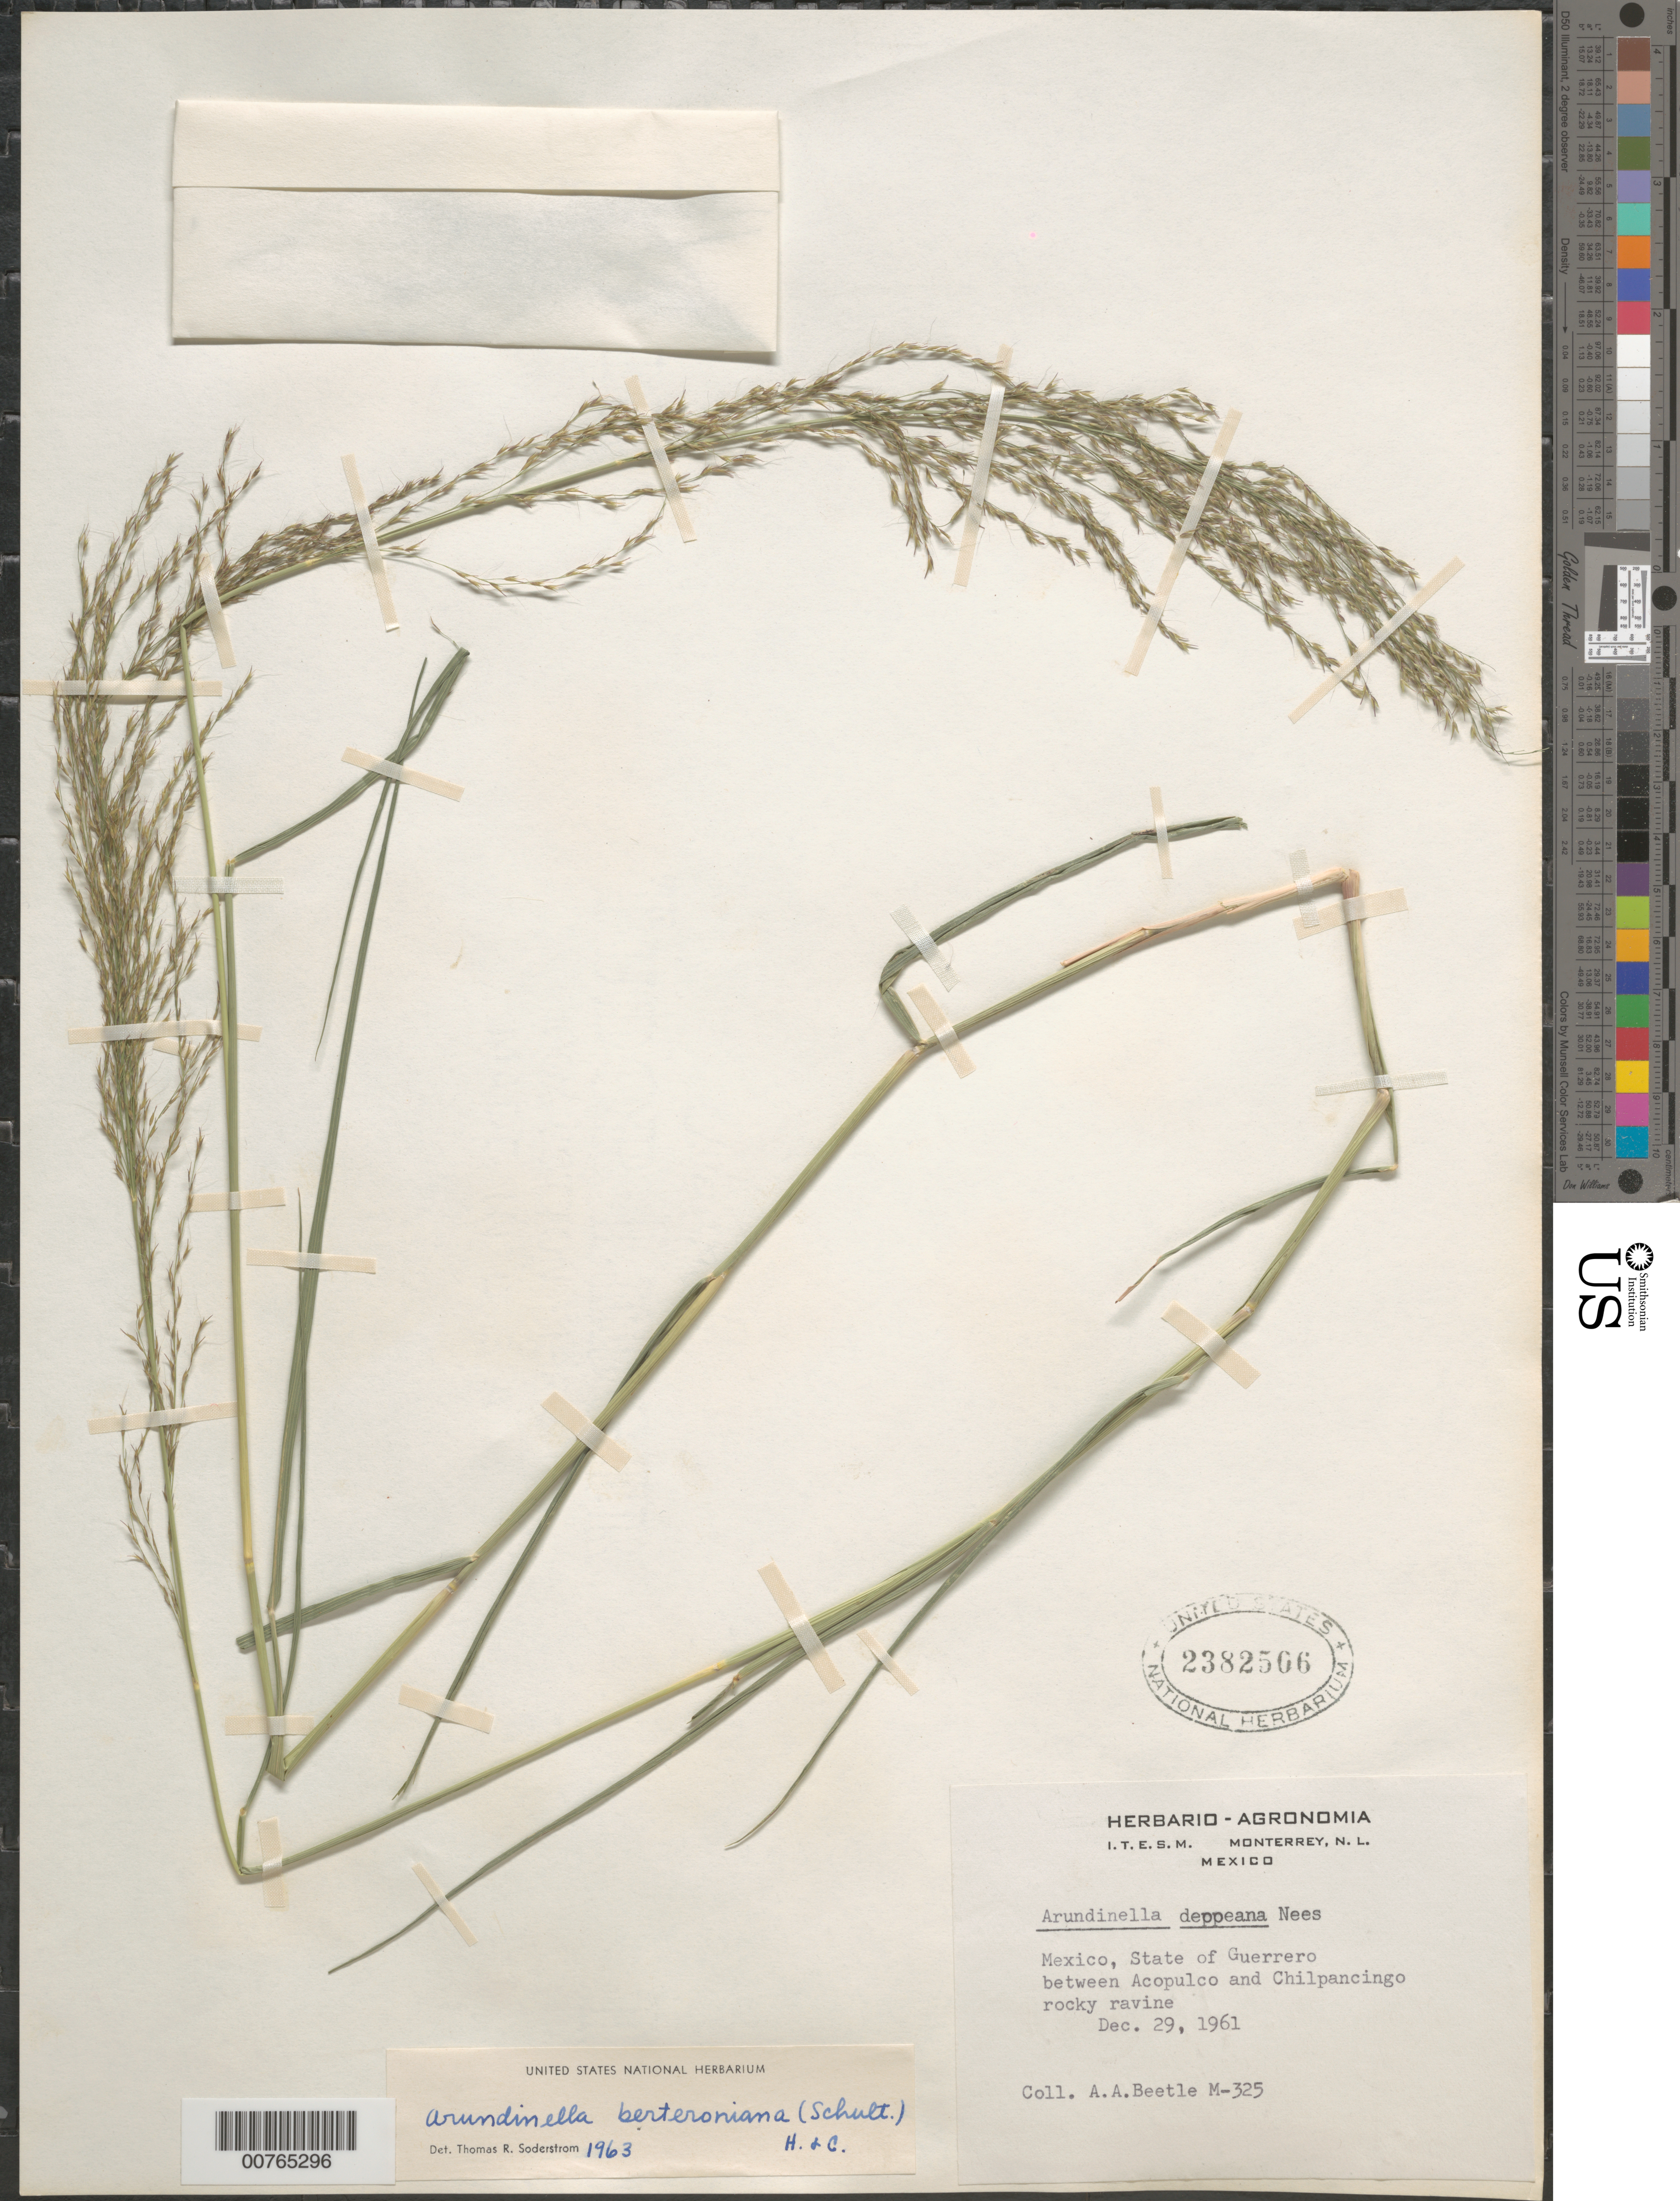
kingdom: Plantae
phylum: Tracheophyta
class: Liliopsida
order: Poales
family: Poaceae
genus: Arundinella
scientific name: Arundinella berteroniana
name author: (Schult.) Hitchc. & Chase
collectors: A. A. Beetle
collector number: M-325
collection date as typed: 29 Dec 1961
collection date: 1961-12-29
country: Mexico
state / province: Guerrero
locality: Between Acopulco and Chilpancingo.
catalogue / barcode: US 2382566